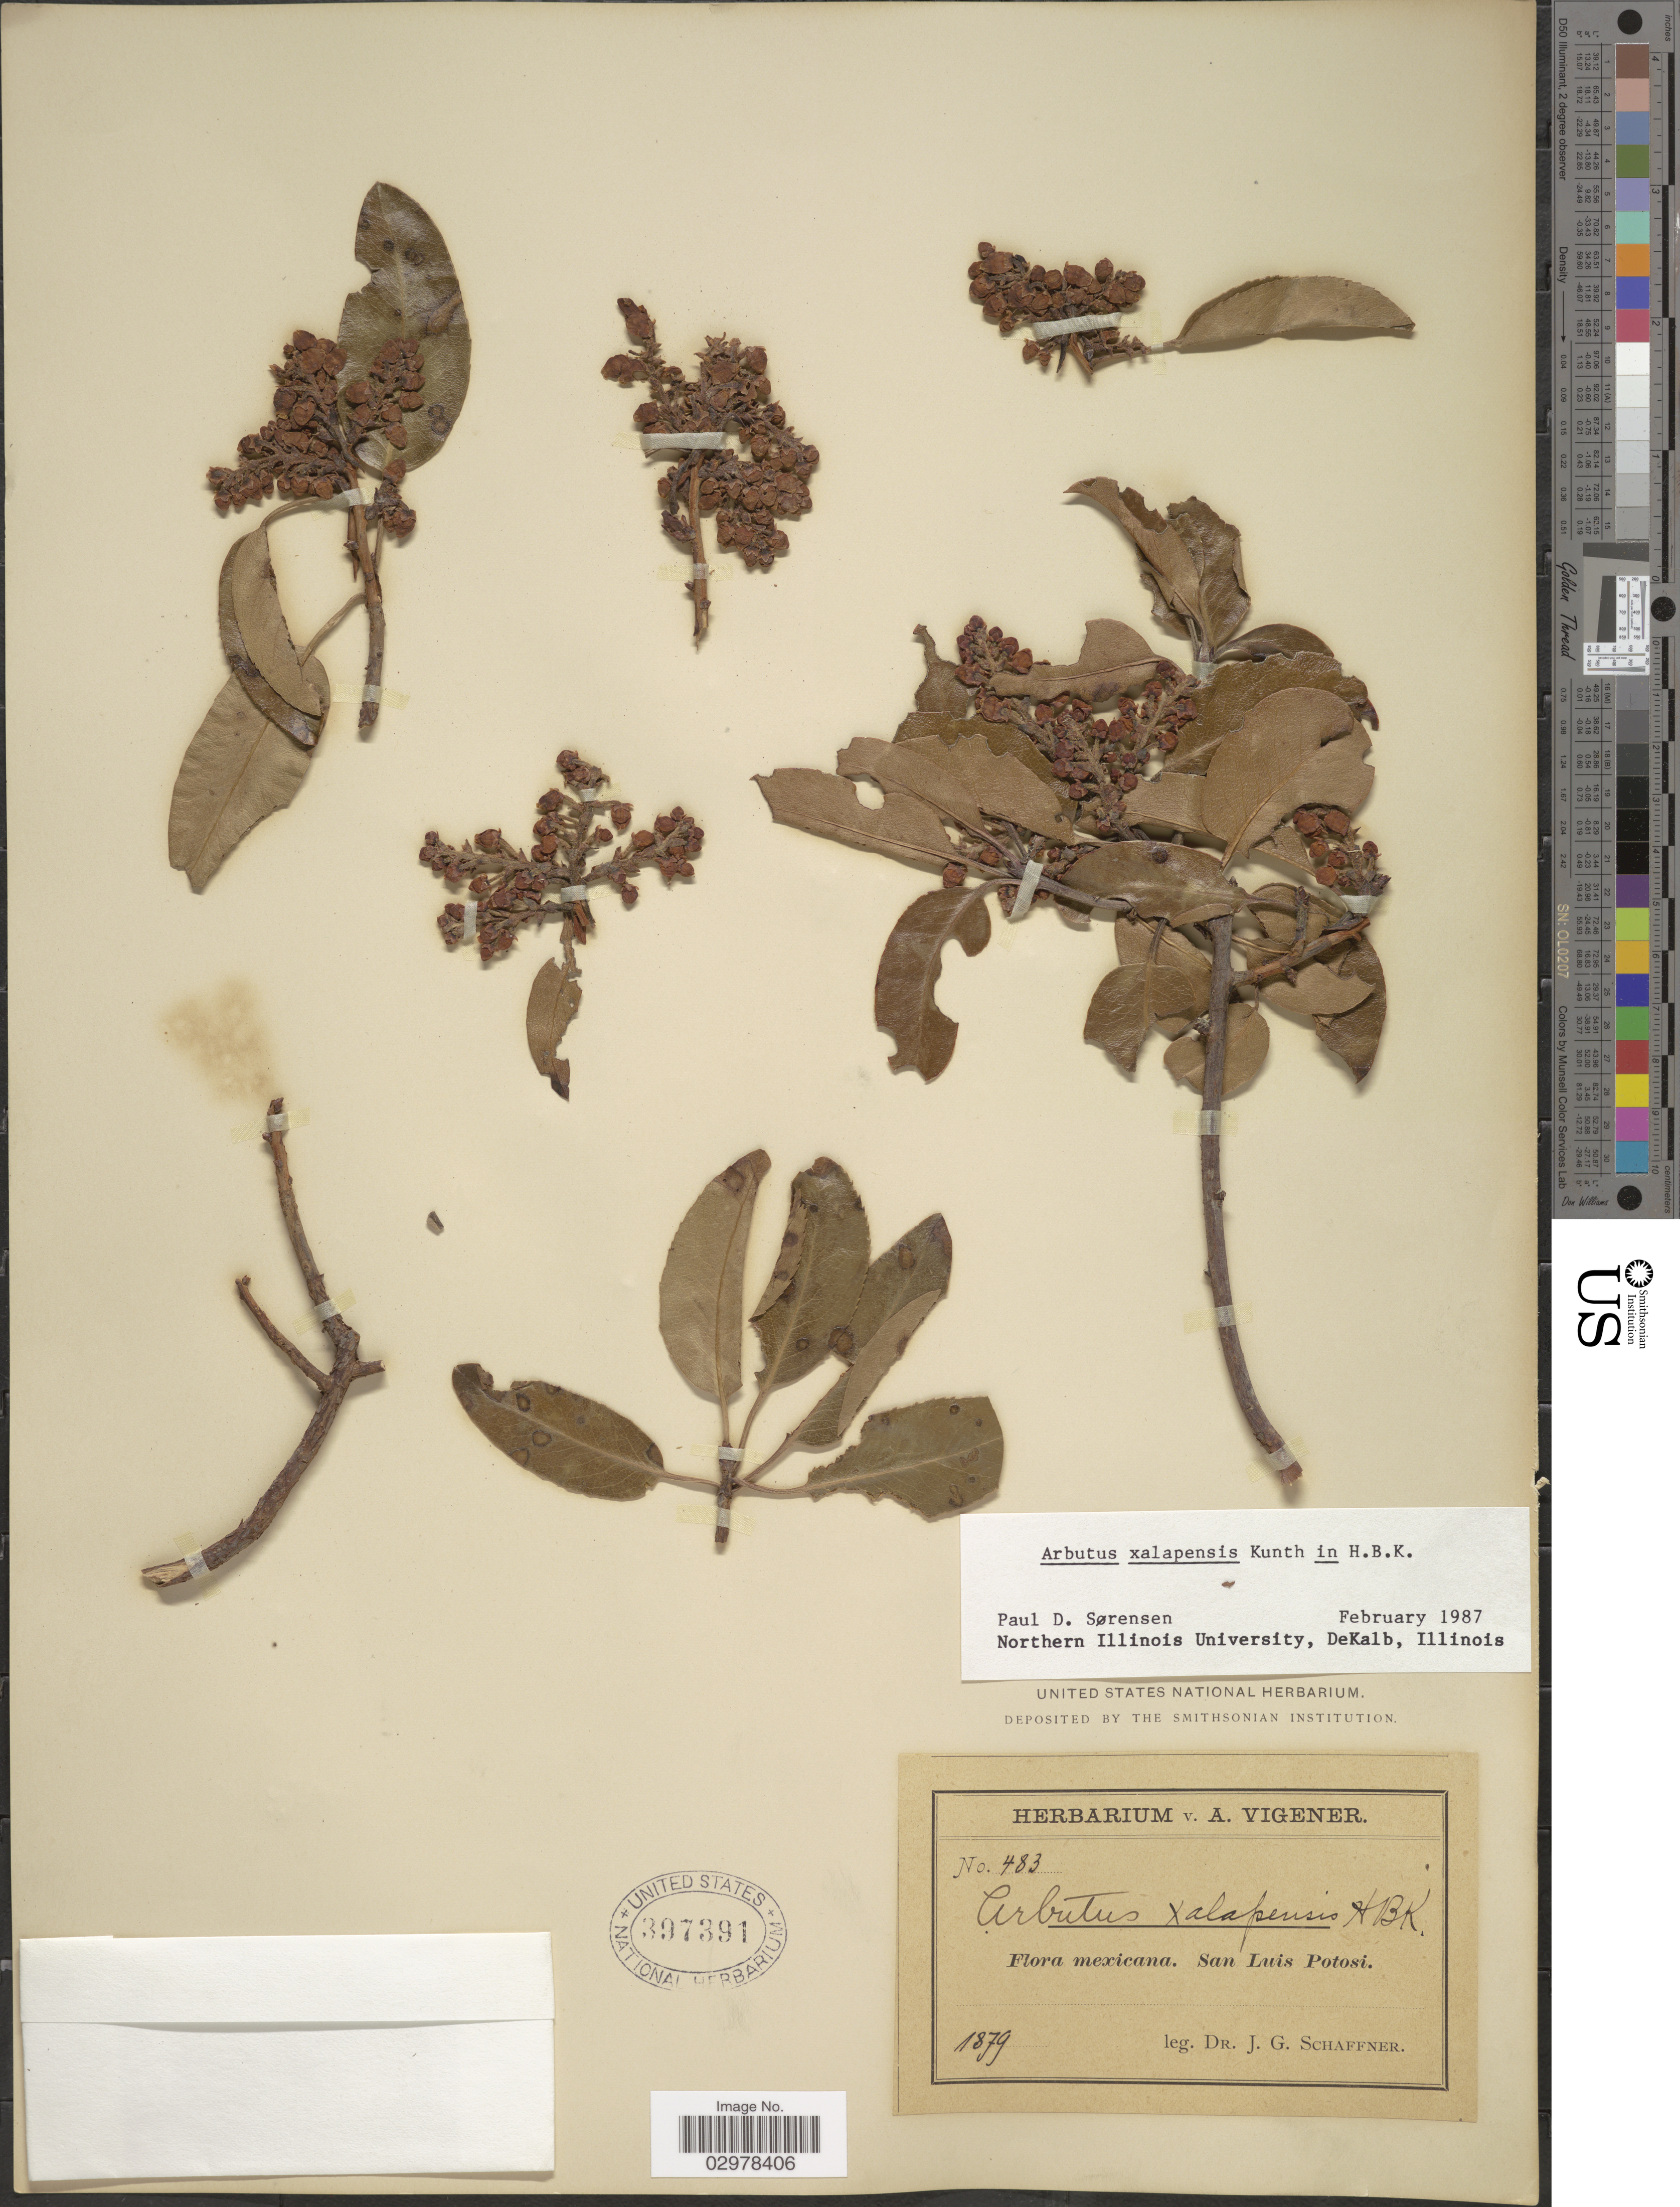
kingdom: Plantae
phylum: Tracheophyta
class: Magnoliopsida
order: Ericales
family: Ericaceae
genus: Arbutus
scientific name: Arbutus xalapensis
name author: Kunth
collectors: J. G. Schaffner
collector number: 483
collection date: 1879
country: Mexico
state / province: San Luis Potosí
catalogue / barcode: US 397391